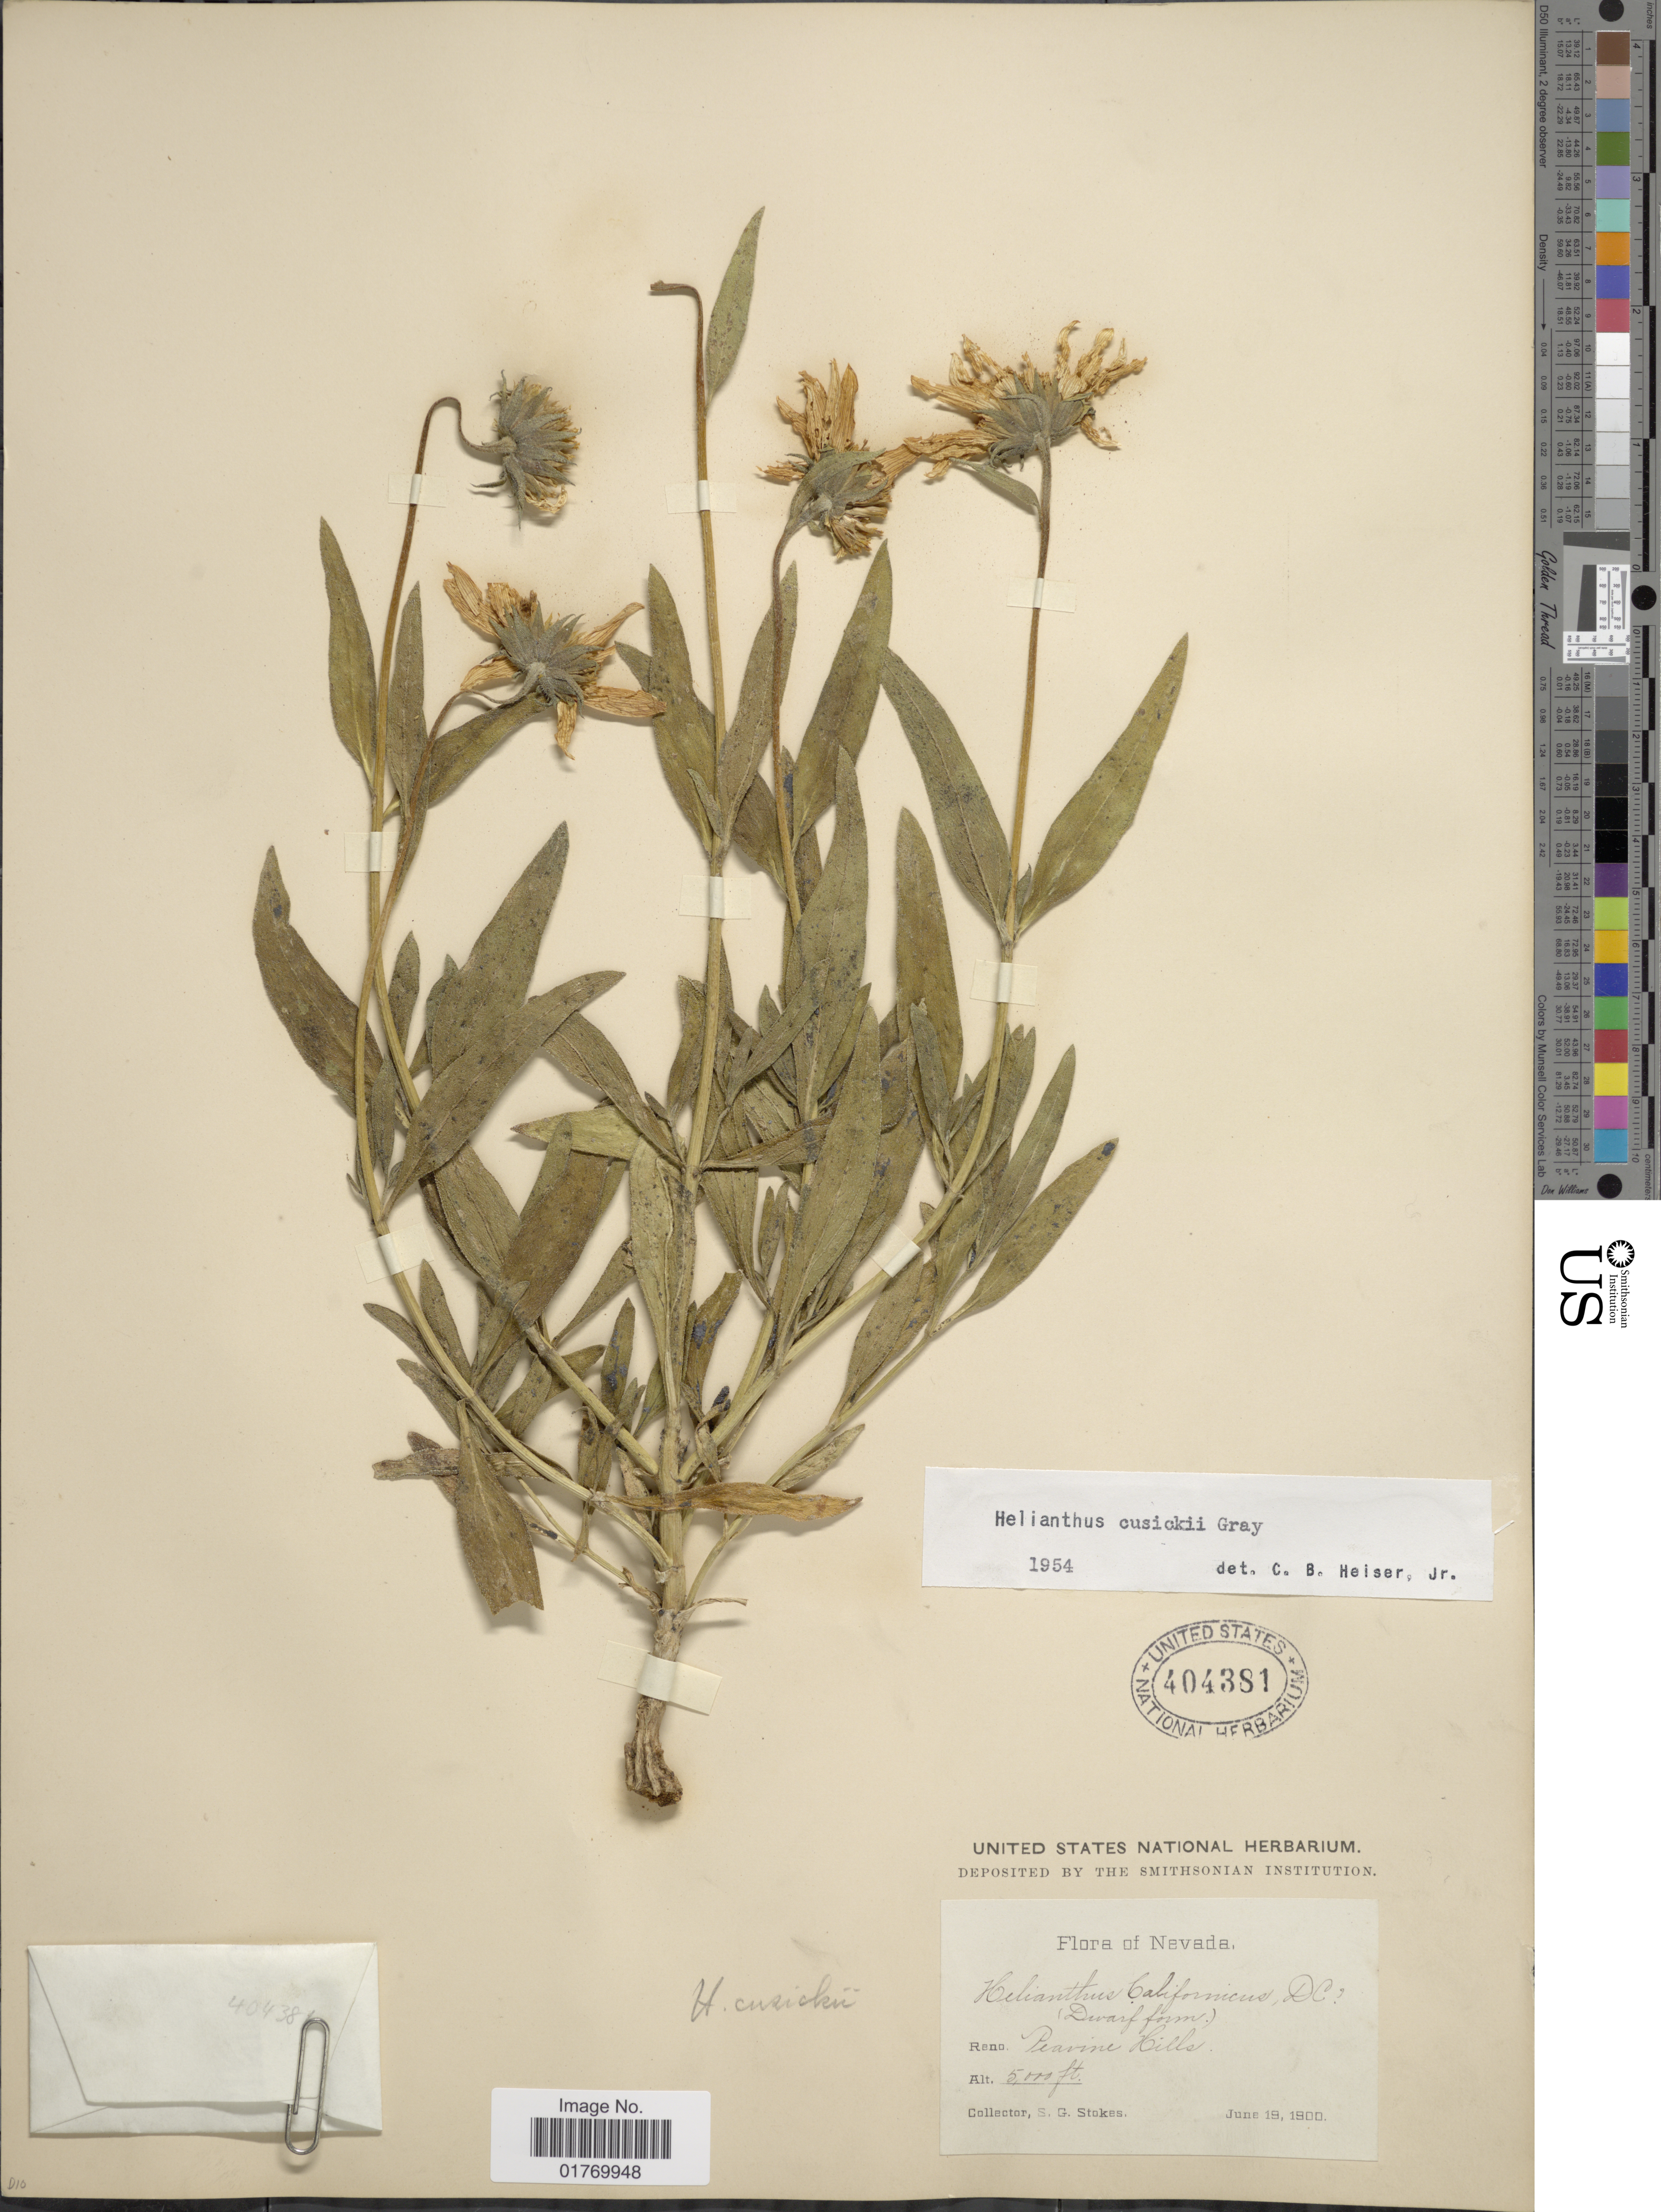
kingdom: Plantae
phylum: Tracheophyta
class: Magnoliopsida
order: Asterales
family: Asteraceae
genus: Helianthus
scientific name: Helianthus cusickii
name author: A. Gray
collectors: S. G. Stokes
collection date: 1900-06-19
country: United States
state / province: Nevada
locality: Peavine Hills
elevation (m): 1524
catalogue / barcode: US 404381